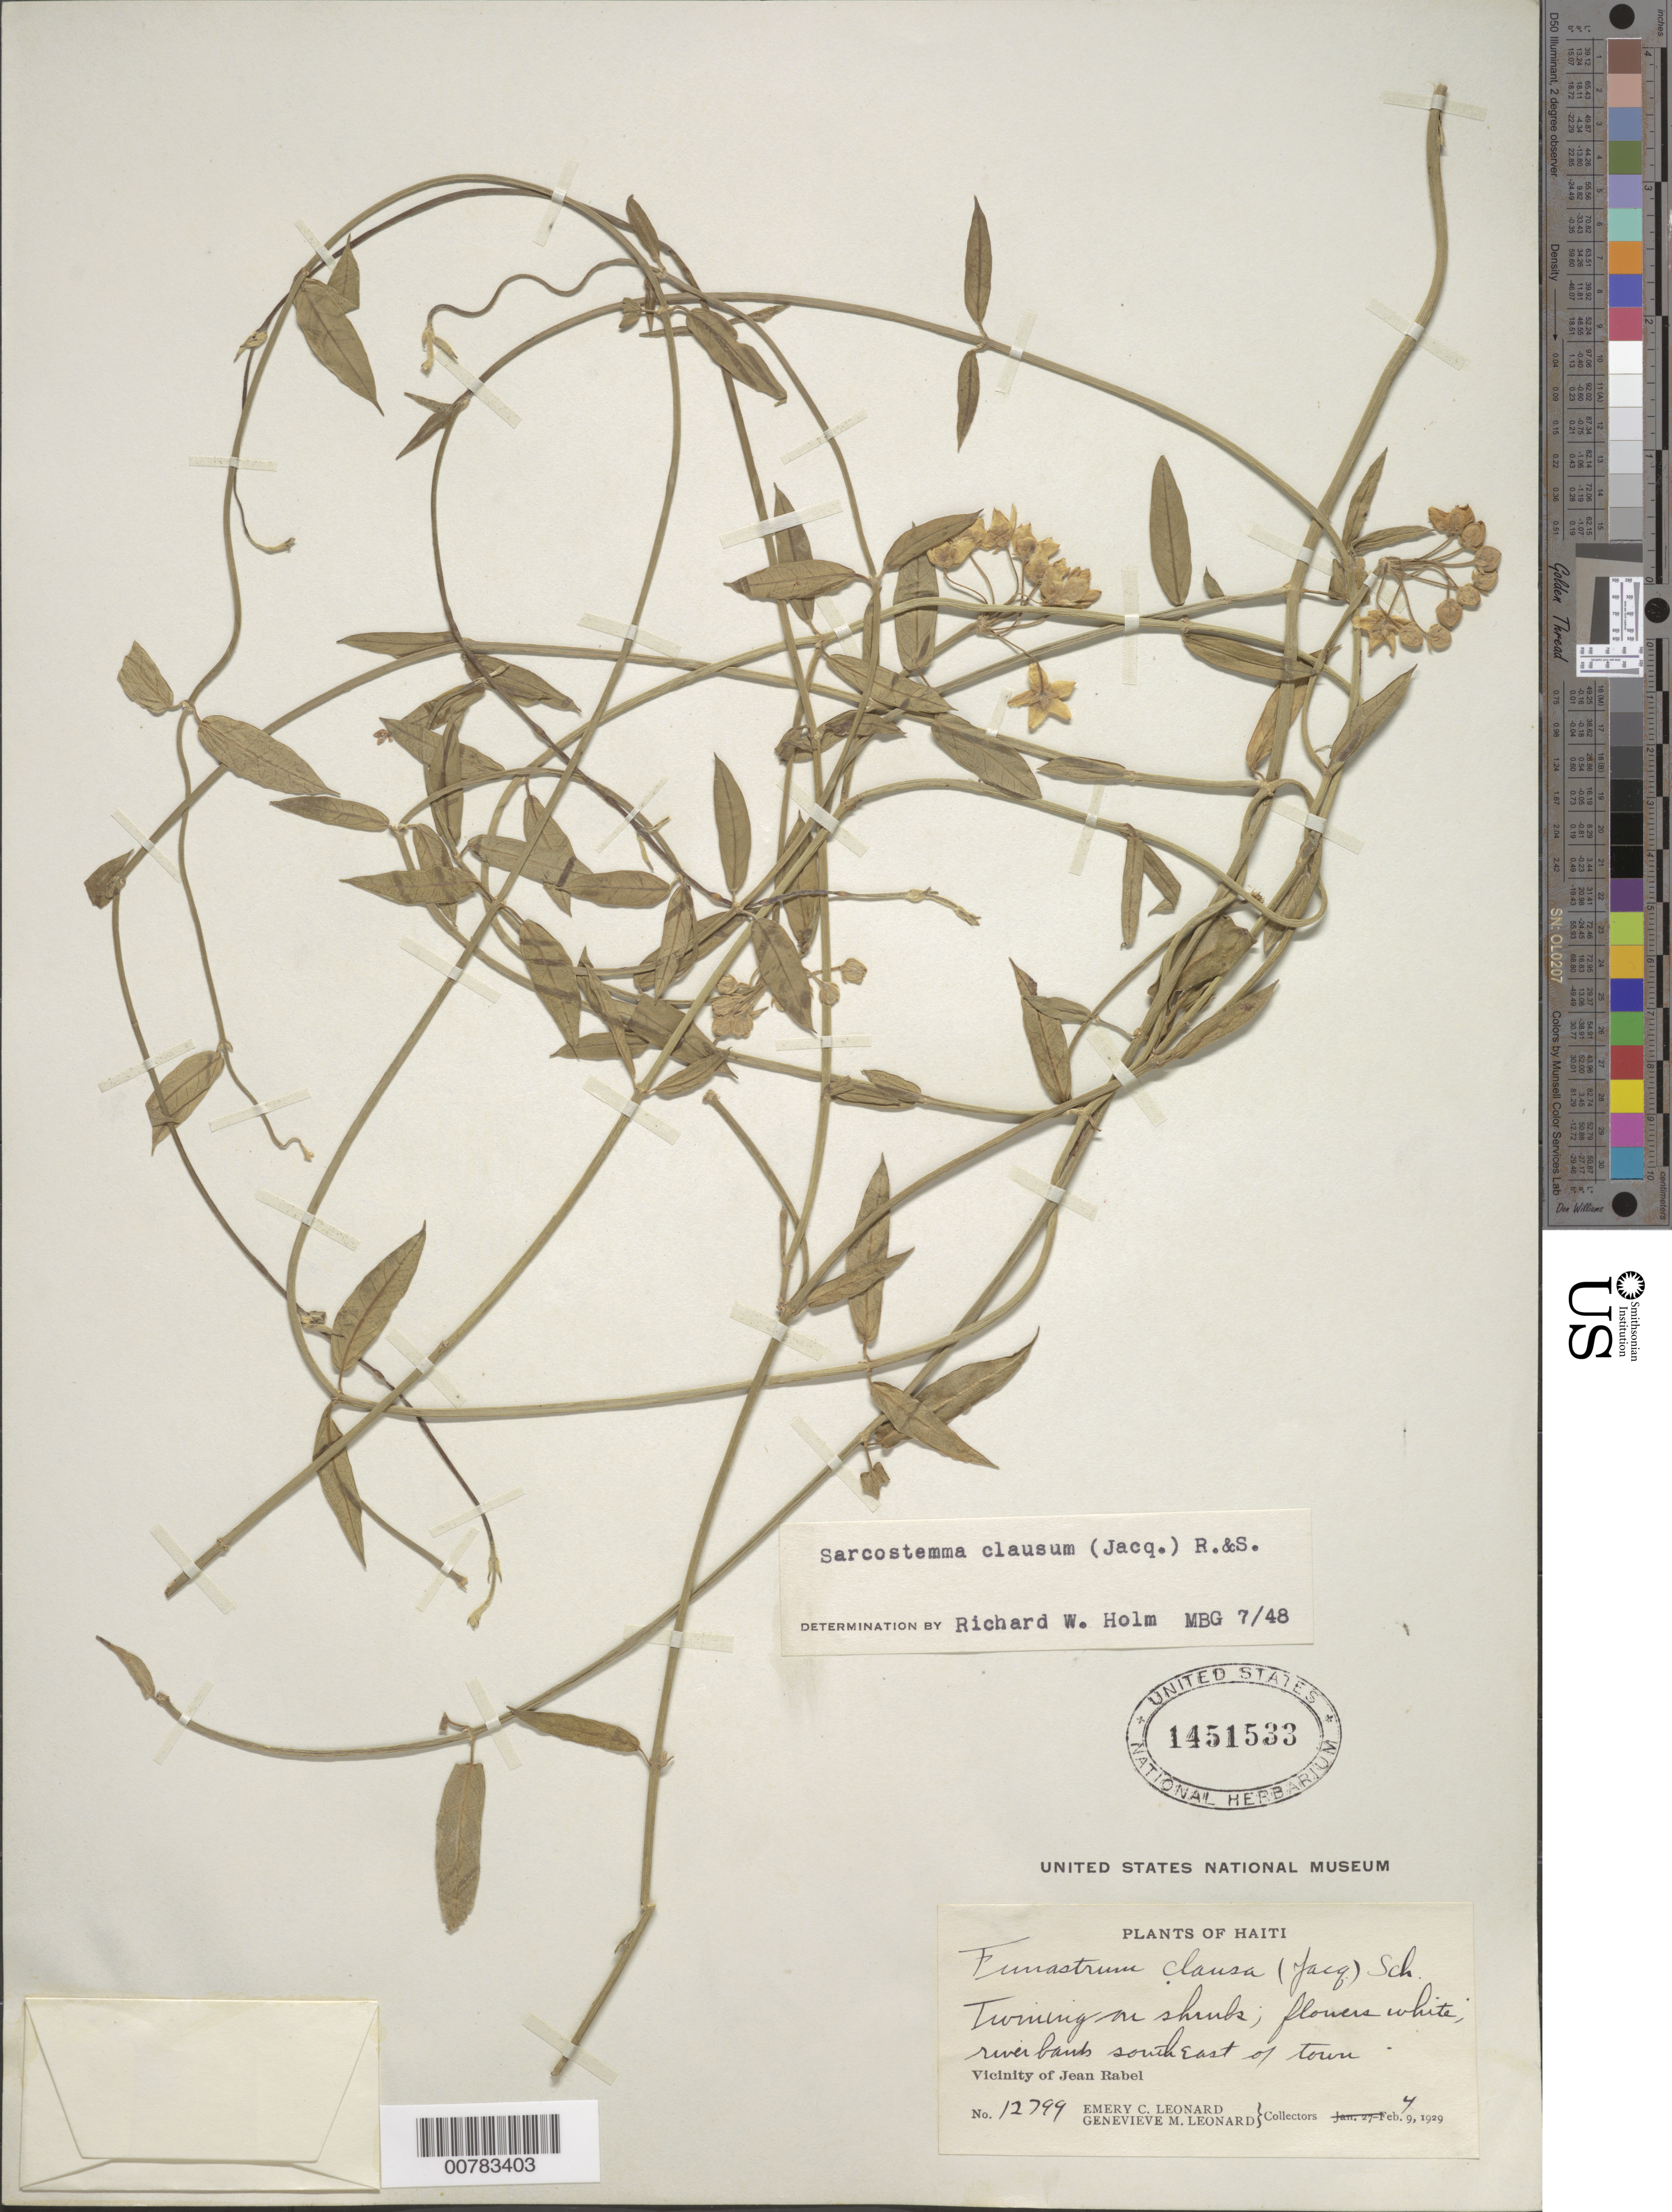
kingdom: Plantae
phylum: Tracheophyta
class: Magnoliopsida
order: Gentianales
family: Apocynaceae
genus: Funastrum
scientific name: Funastrum clausum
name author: (Jacq.) Schltr.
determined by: Holm, R. W., (MO), Missouri Botanical Garden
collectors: E. C. Leonard & G. M. Leonard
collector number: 12799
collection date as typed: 04 Feb 1929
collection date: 1929-02-04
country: Haiti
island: Hispaniola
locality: Vicinity of Jean Rabel, south east of town.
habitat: River banks.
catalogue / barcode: US 1451533